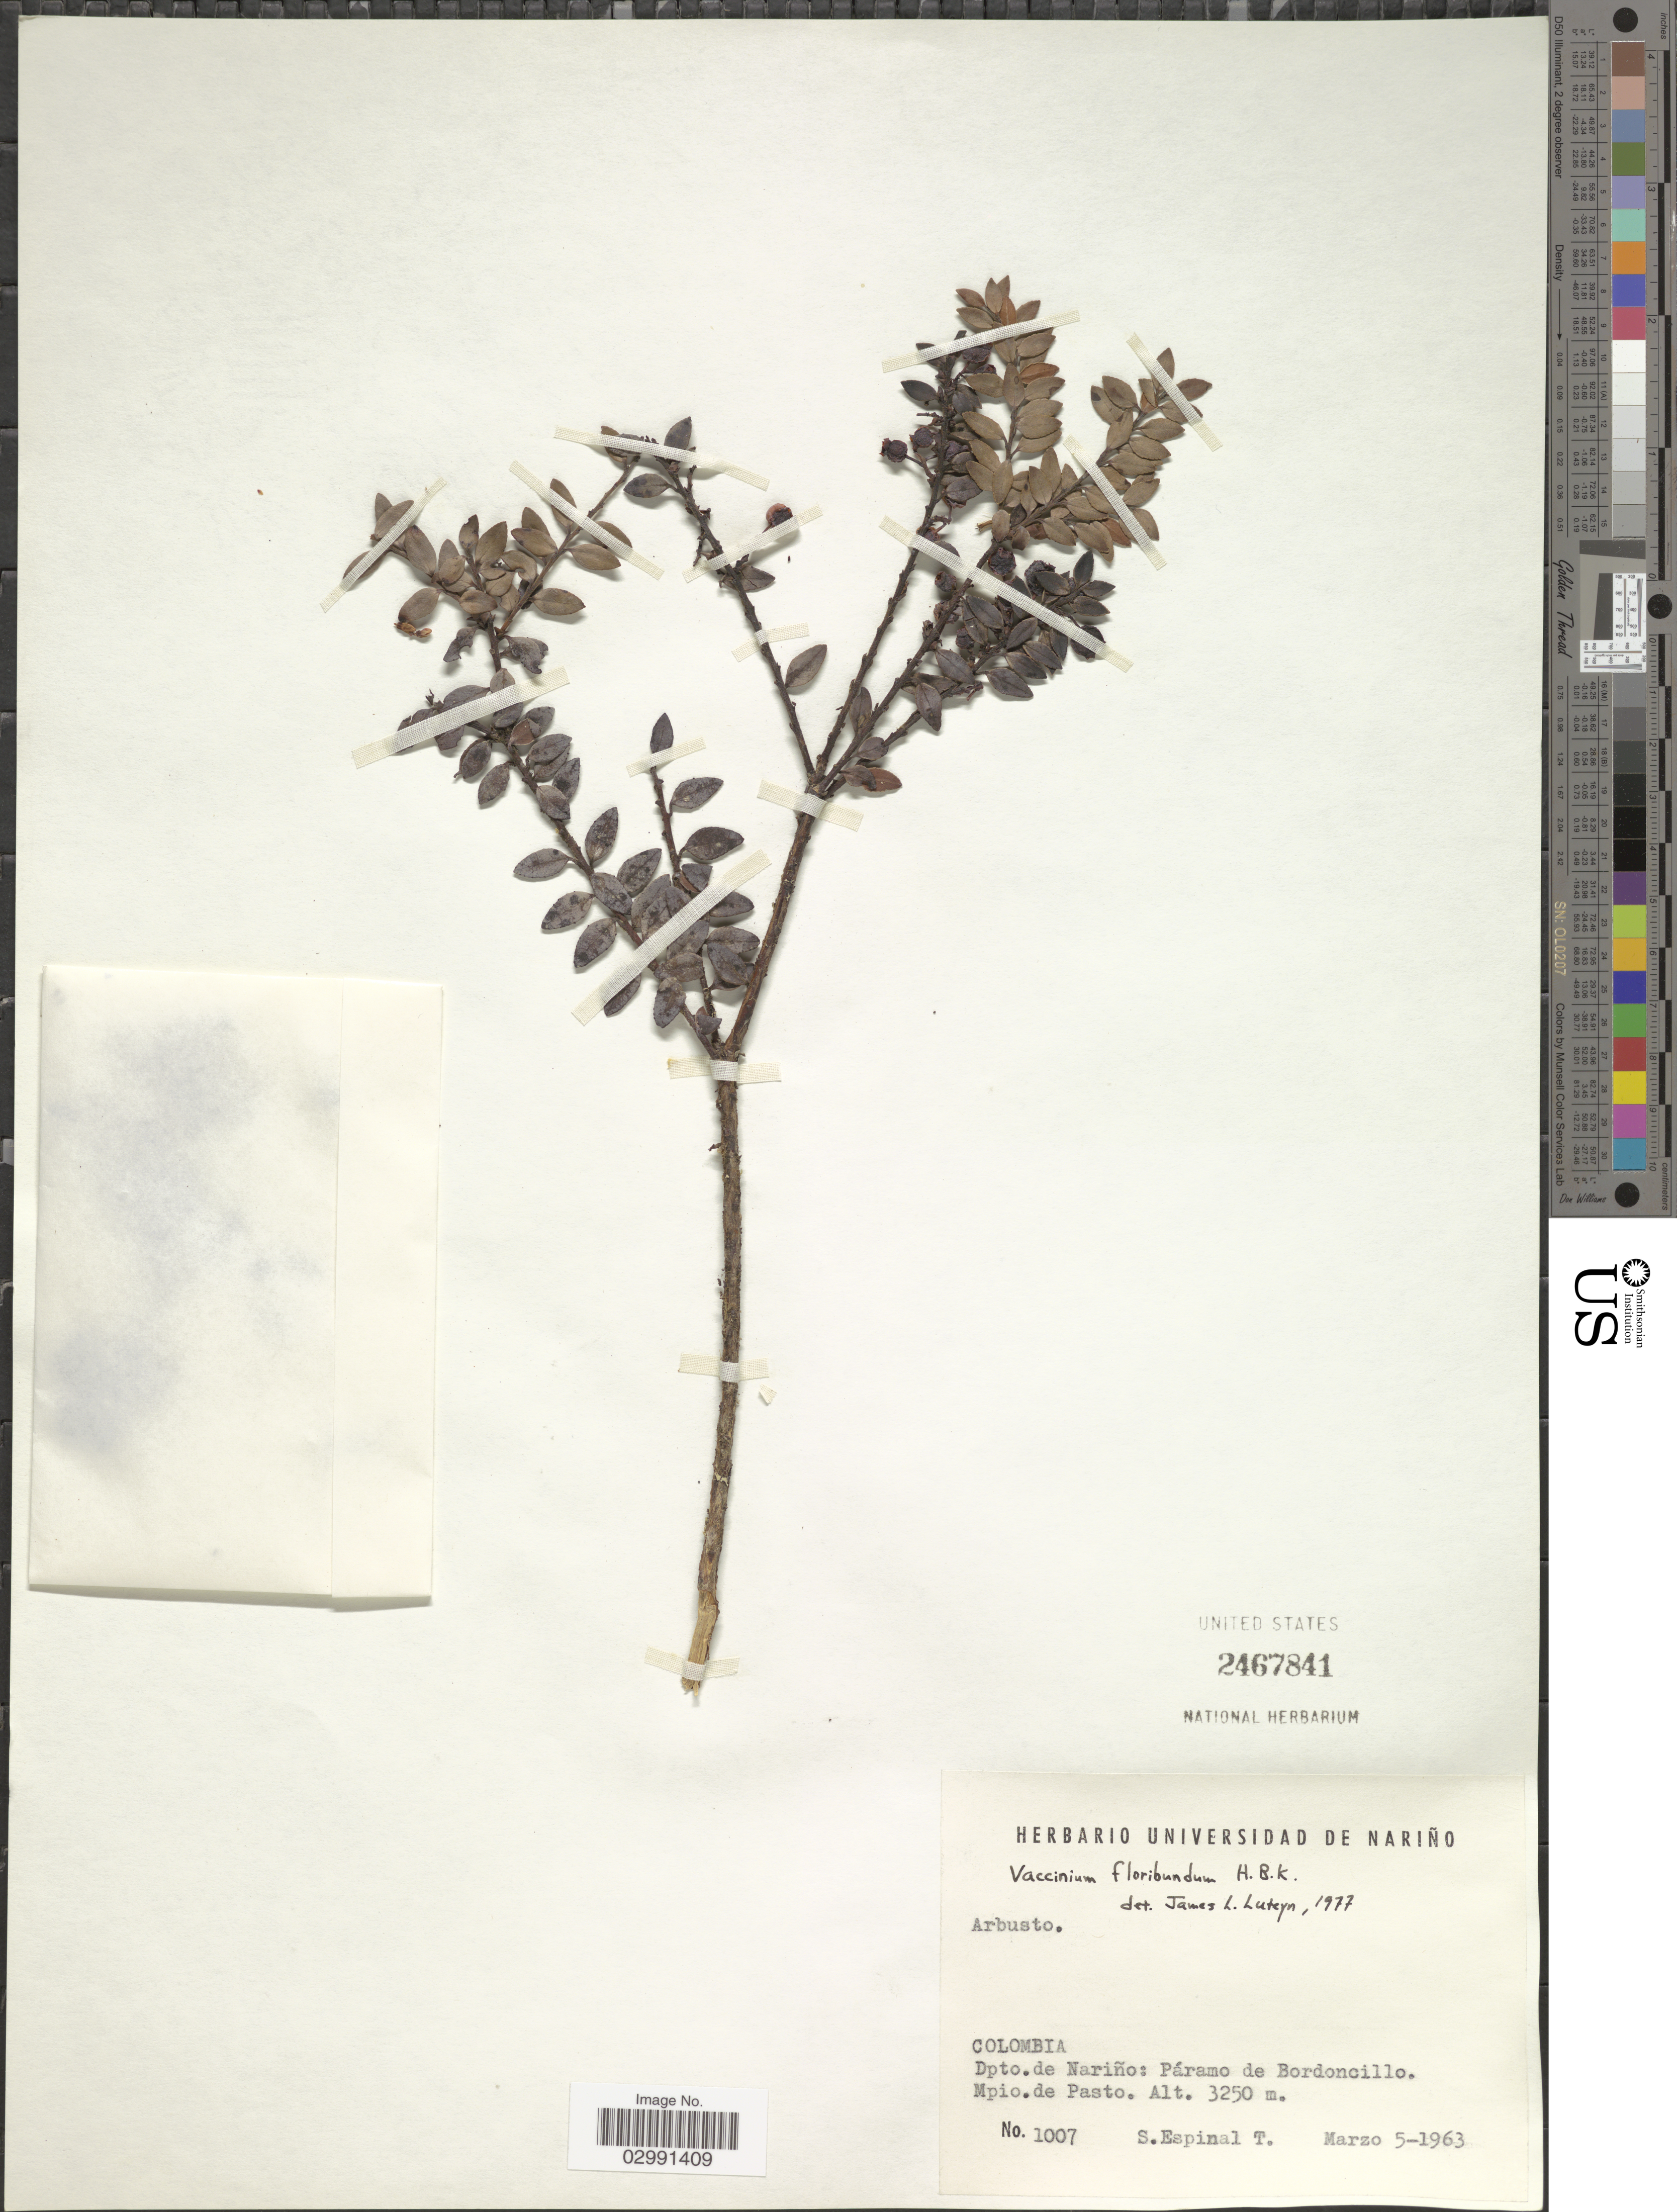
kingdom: Plantae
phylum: Tracheophyta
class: Magnoliopsida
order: Ericales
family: Ericaceae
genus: Vaccinium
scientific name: Vaccinium floribundum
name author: Kunth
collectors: S. Espinal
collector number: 1007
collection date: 1963-03-05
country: Colombia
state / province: Nariño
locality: Dpto. de Nariño: Páramo de Brodoncillo. Mpio. de Pasto.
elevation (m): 3250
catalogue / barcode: US 2467841